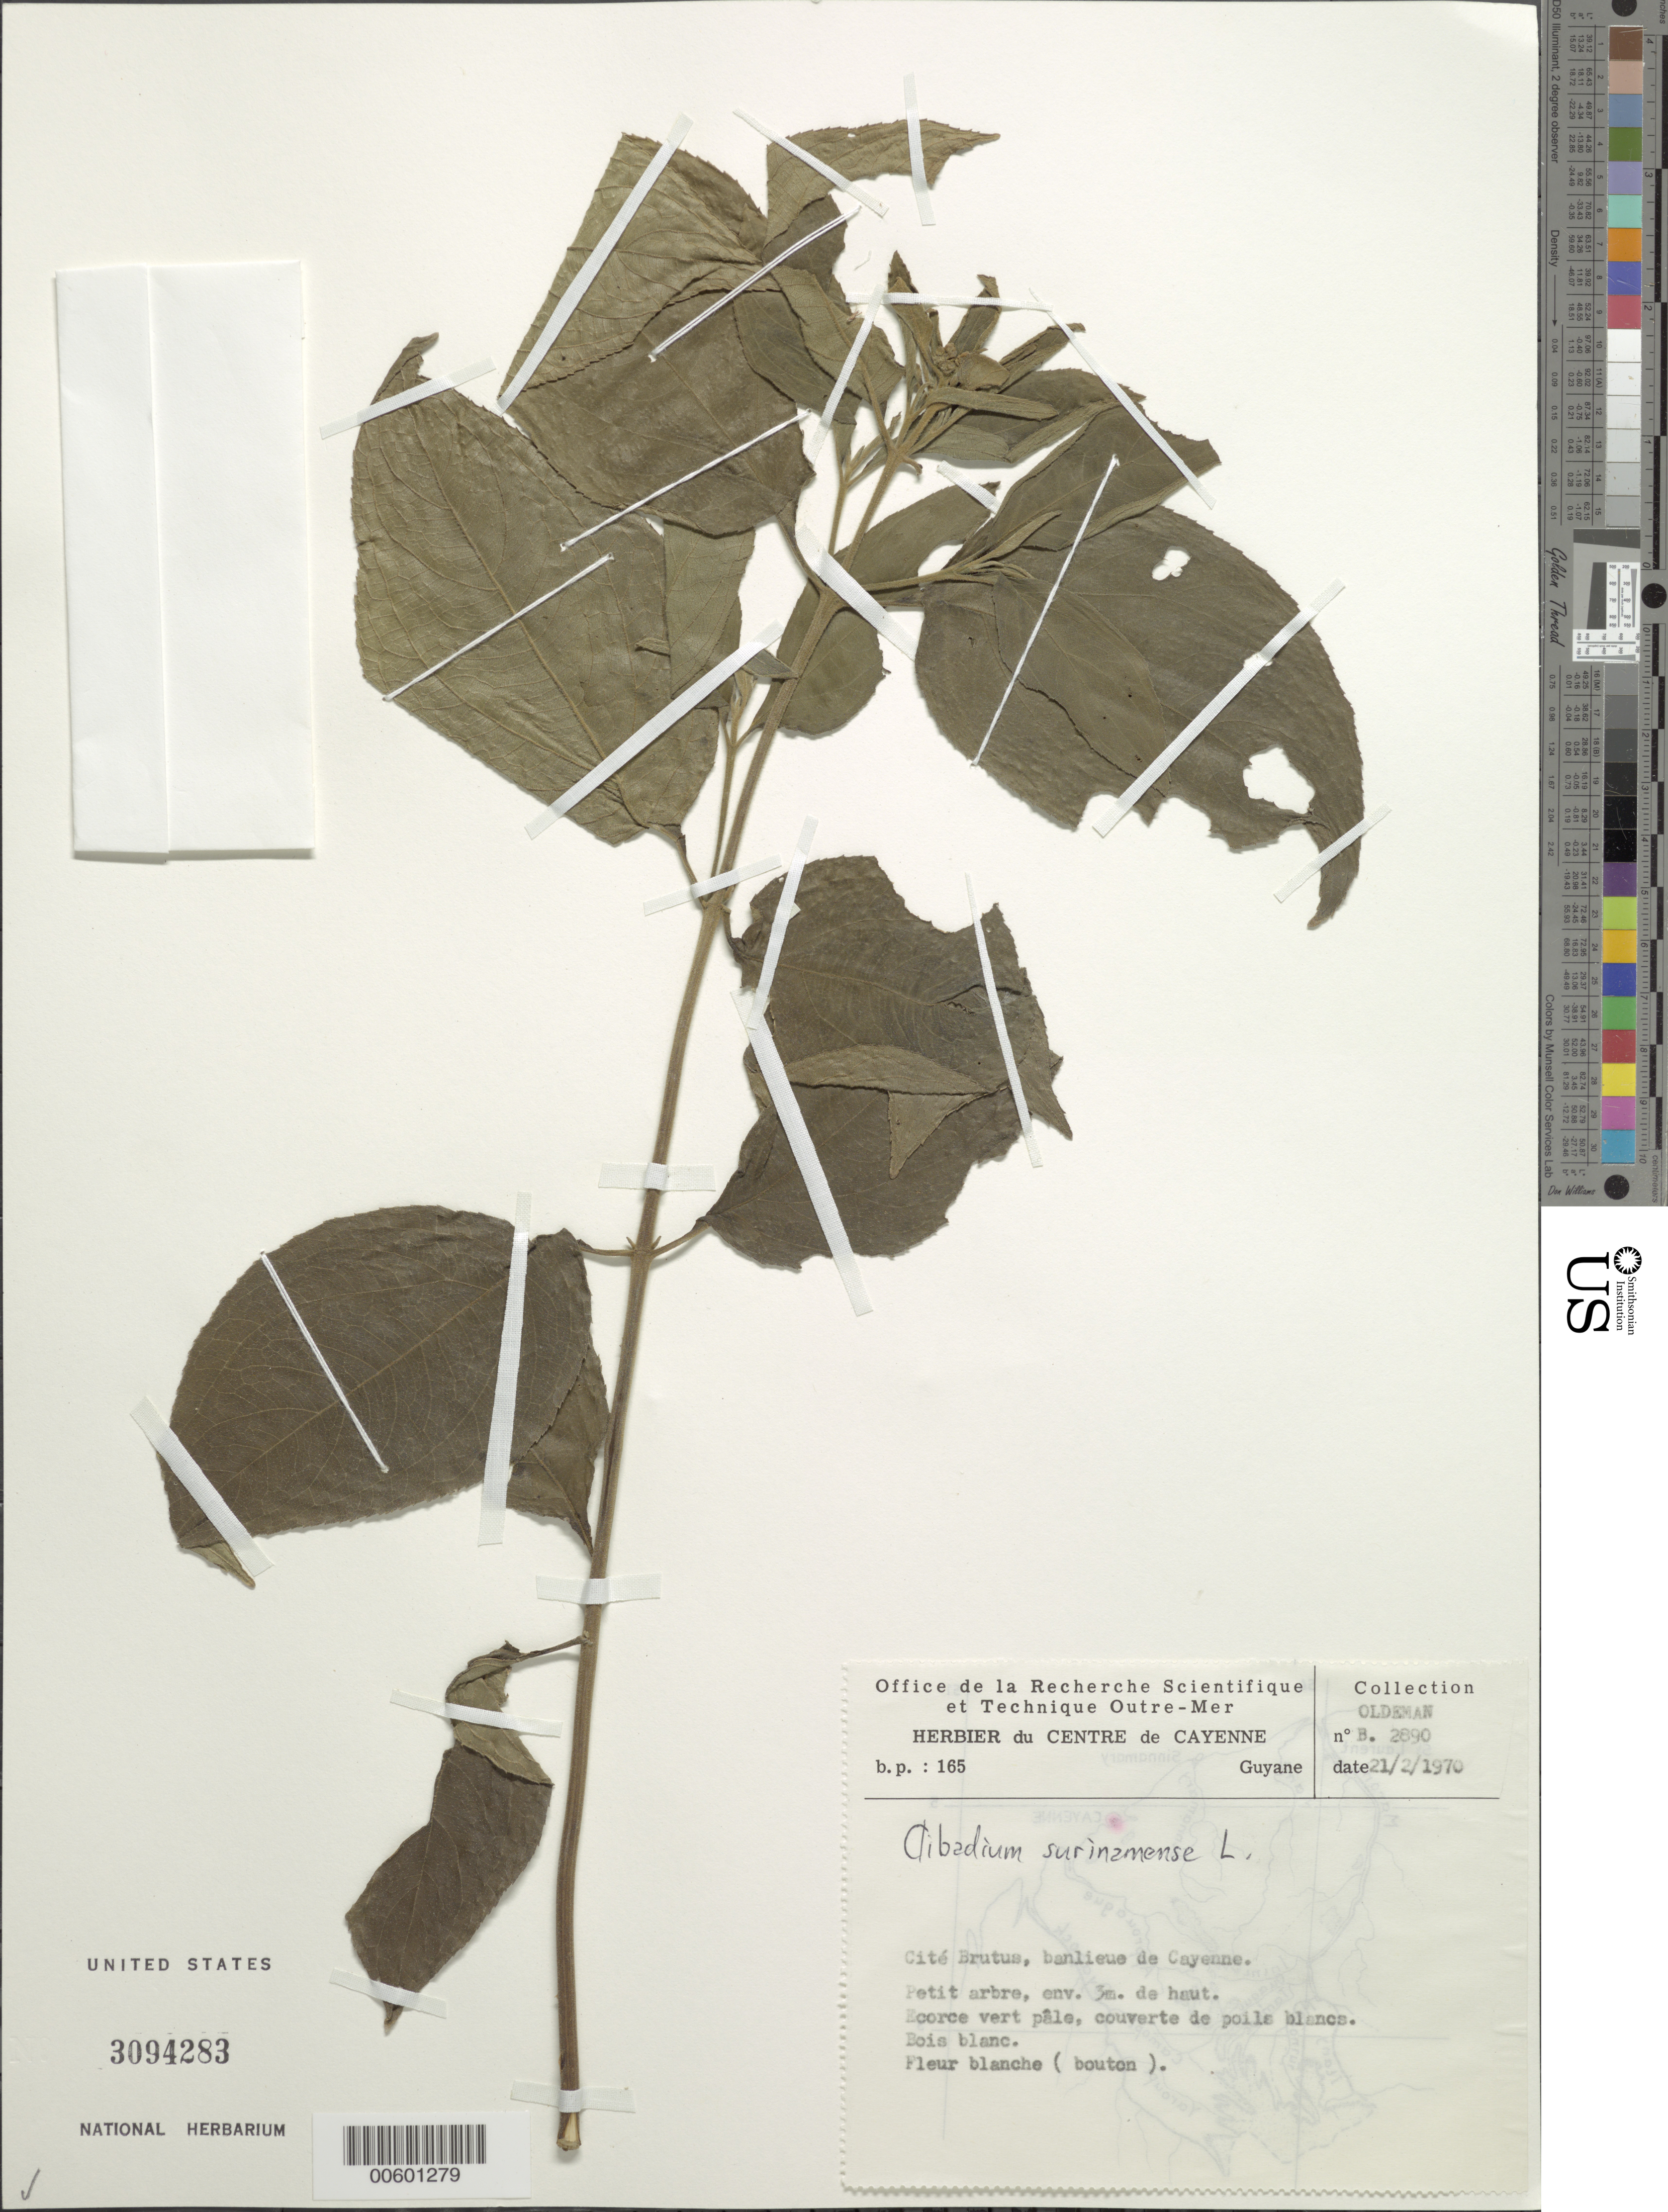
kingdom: Plantae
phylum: Tracheophyta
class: Magnoliopsida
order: Asterales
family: Asteraceae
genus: Clibadium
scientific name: Clibadium surinamense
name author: L.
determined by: Robinson, Harold E., (US)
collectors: R. Oldeman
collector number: B 2890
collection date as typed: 21-Feb-70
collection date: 1970-02-21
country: French Guiana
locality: Cité Brutus, banlieue de Cayenne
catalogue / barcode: US 3094283